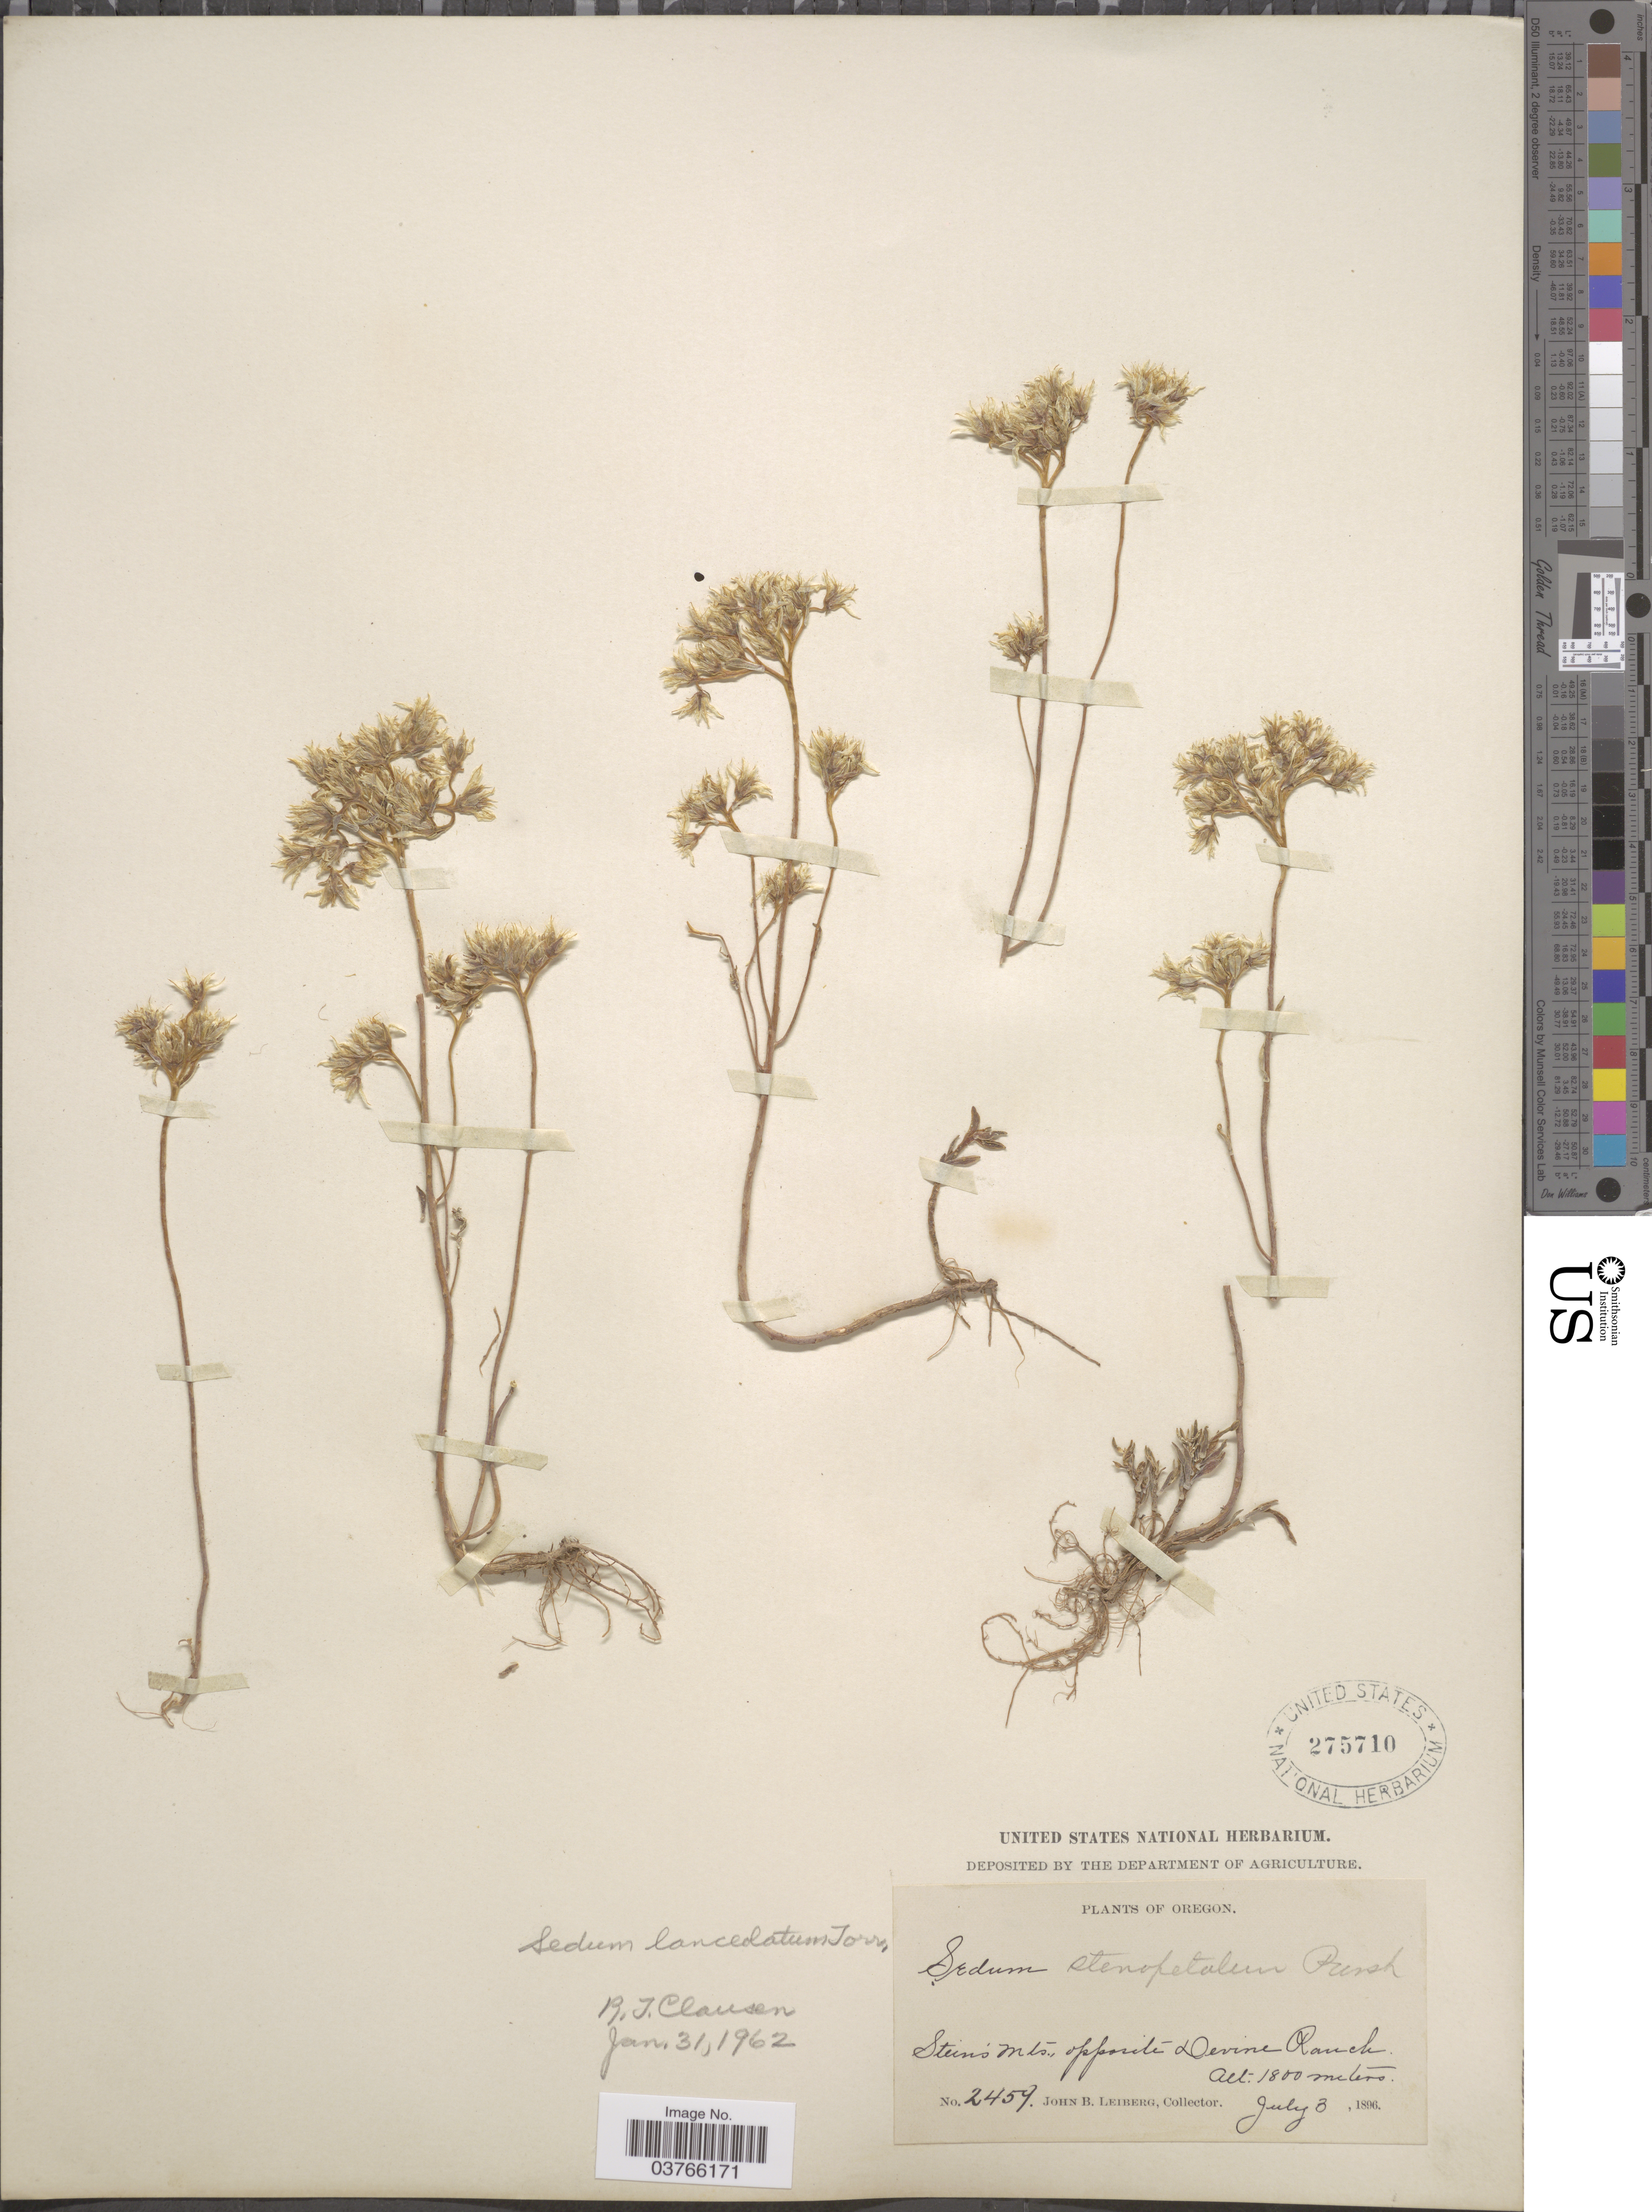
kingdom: Plantae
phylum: Tracheophyta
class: Magnoliopsida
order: Saxifragales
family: Crassulaceae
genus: Sedum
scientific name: Sedum lanceolatum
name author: Torr.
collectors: J. B. Leiberg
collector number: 2459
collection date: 1896-07-03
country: United States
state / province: Oregon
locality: Stein's Mts., opposite Devine Ranch.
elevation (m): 1800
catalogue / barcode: US 275710